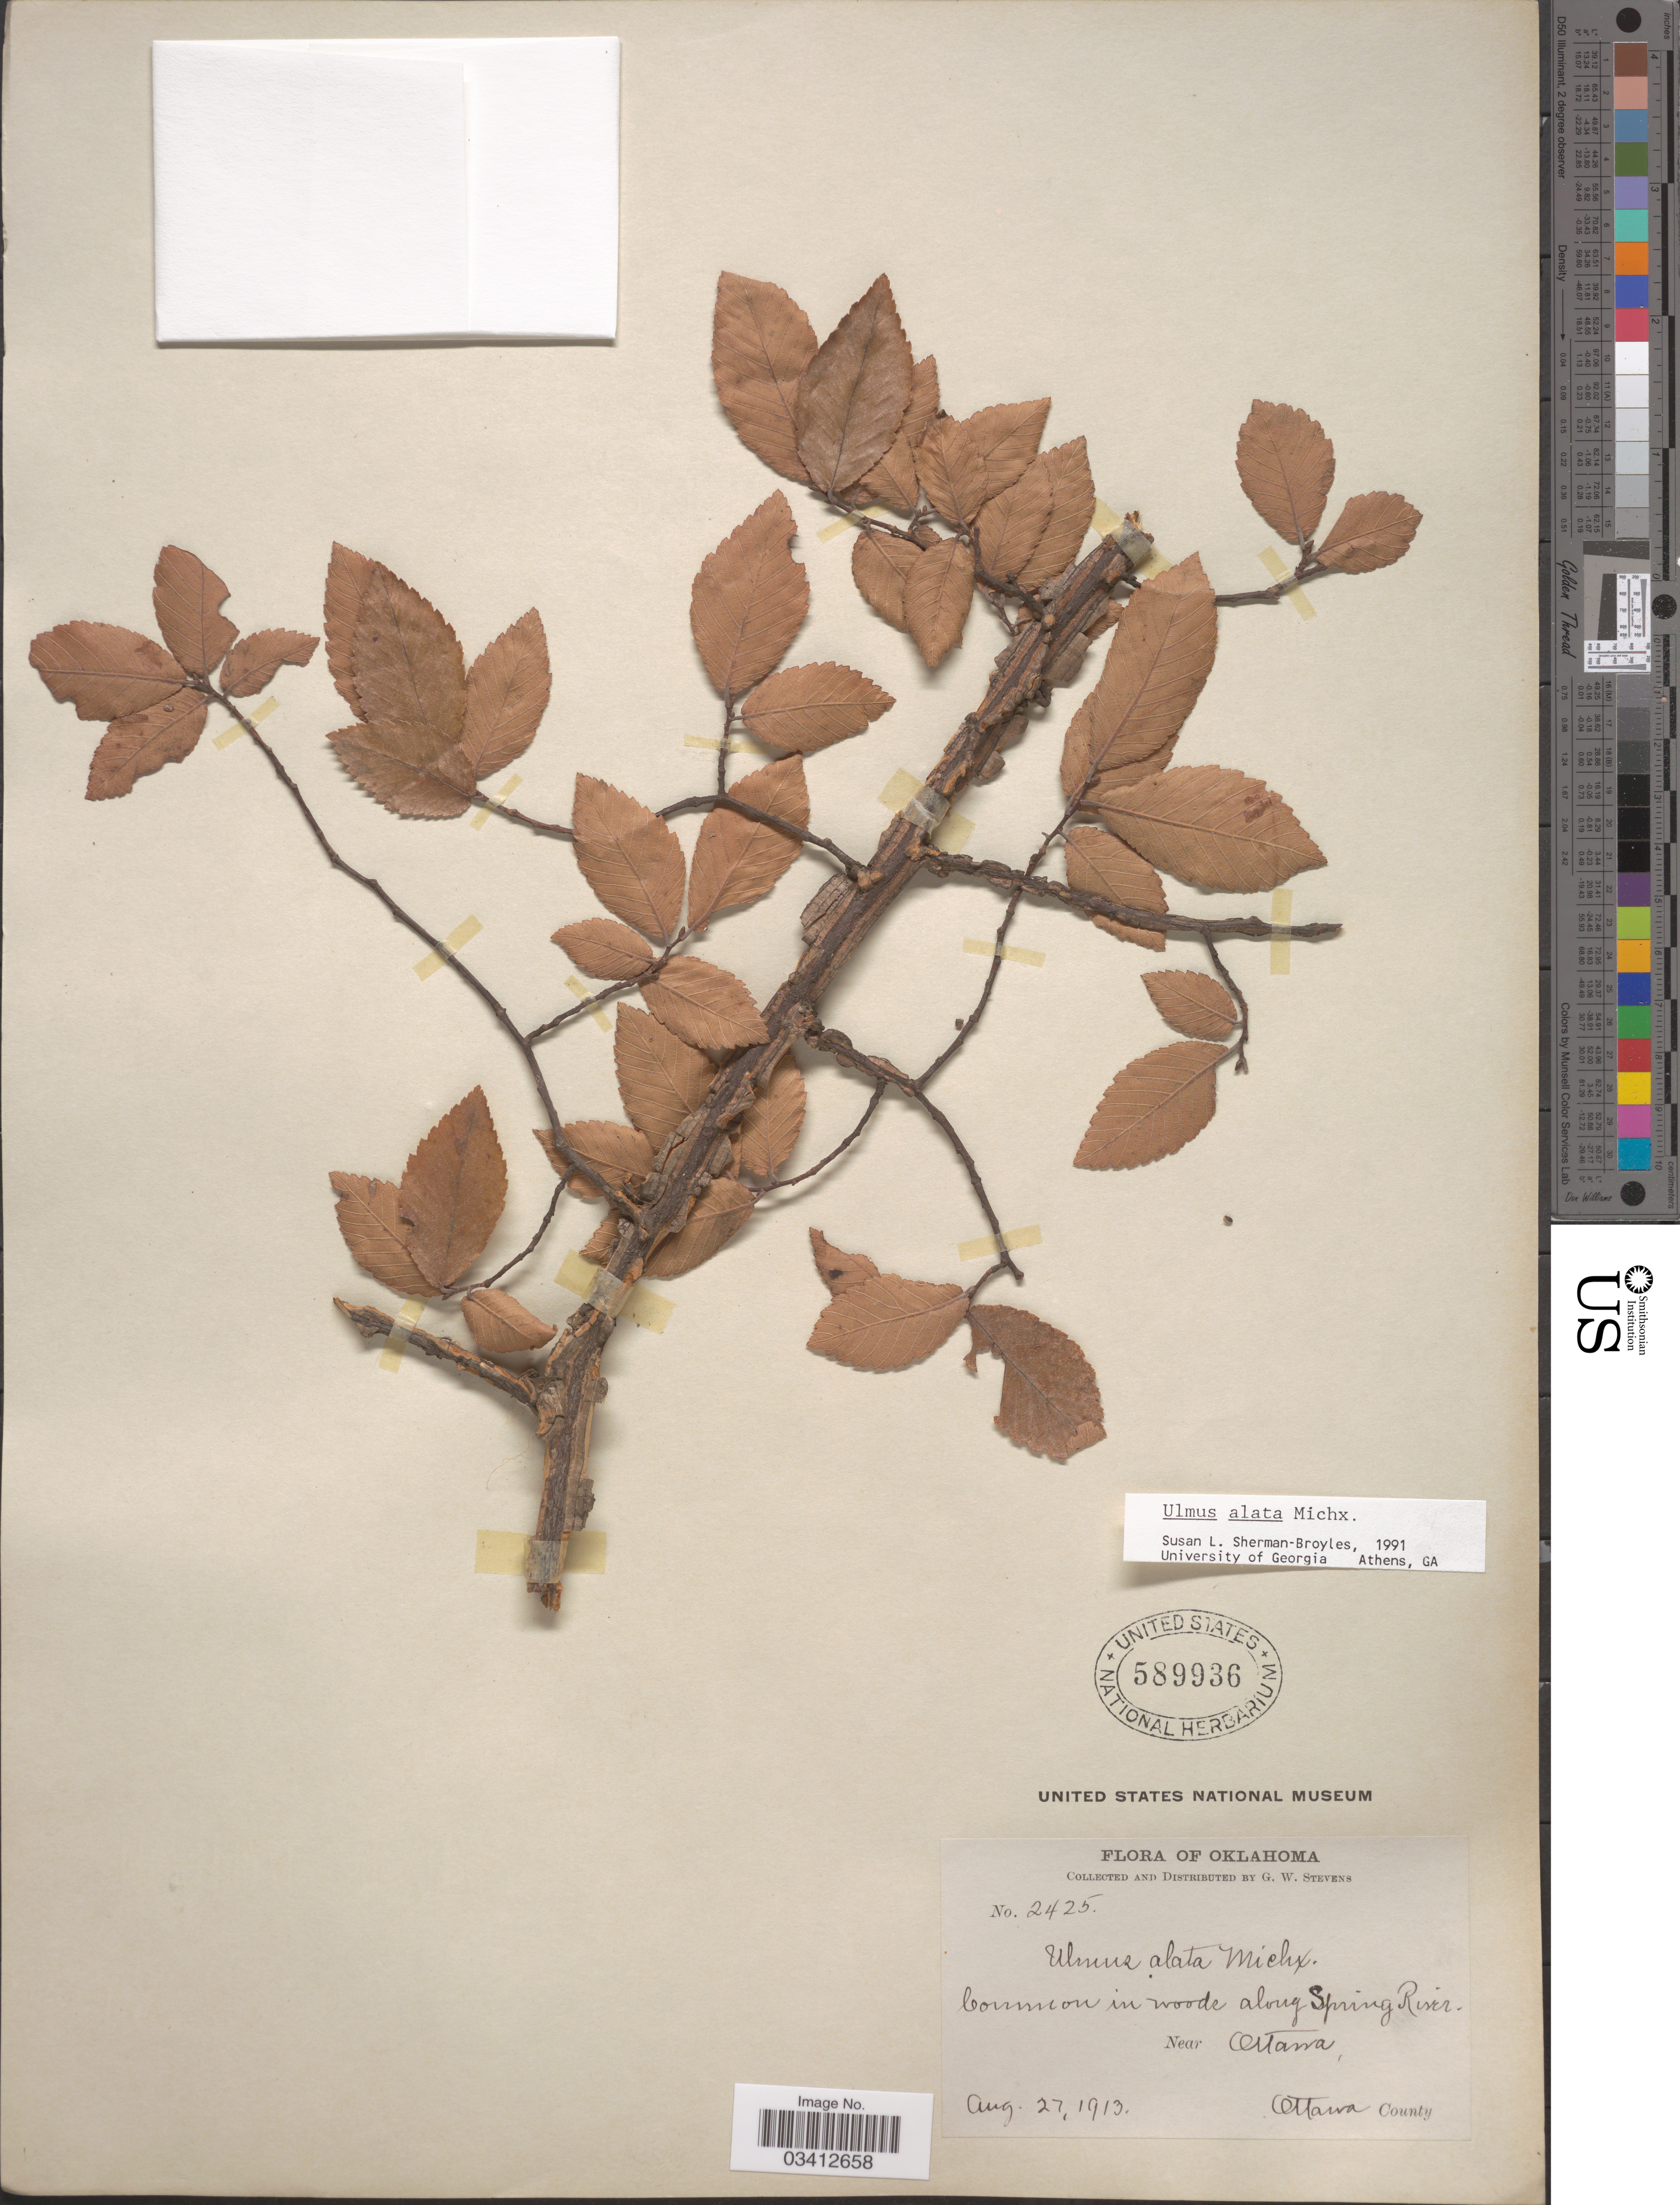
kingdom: Plantae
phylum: Tracheophyta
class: Magnoliopsida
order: Rosales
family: Ulmaceae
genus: Ulmus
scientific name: Ulmus alata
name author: Michx.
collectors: G. W. Stevens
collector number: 2425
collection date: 1913-08-27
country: United States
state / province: Oklahoma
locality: Along Spring River. Near Ottawa, Ottawa County.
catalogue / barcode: US 589936